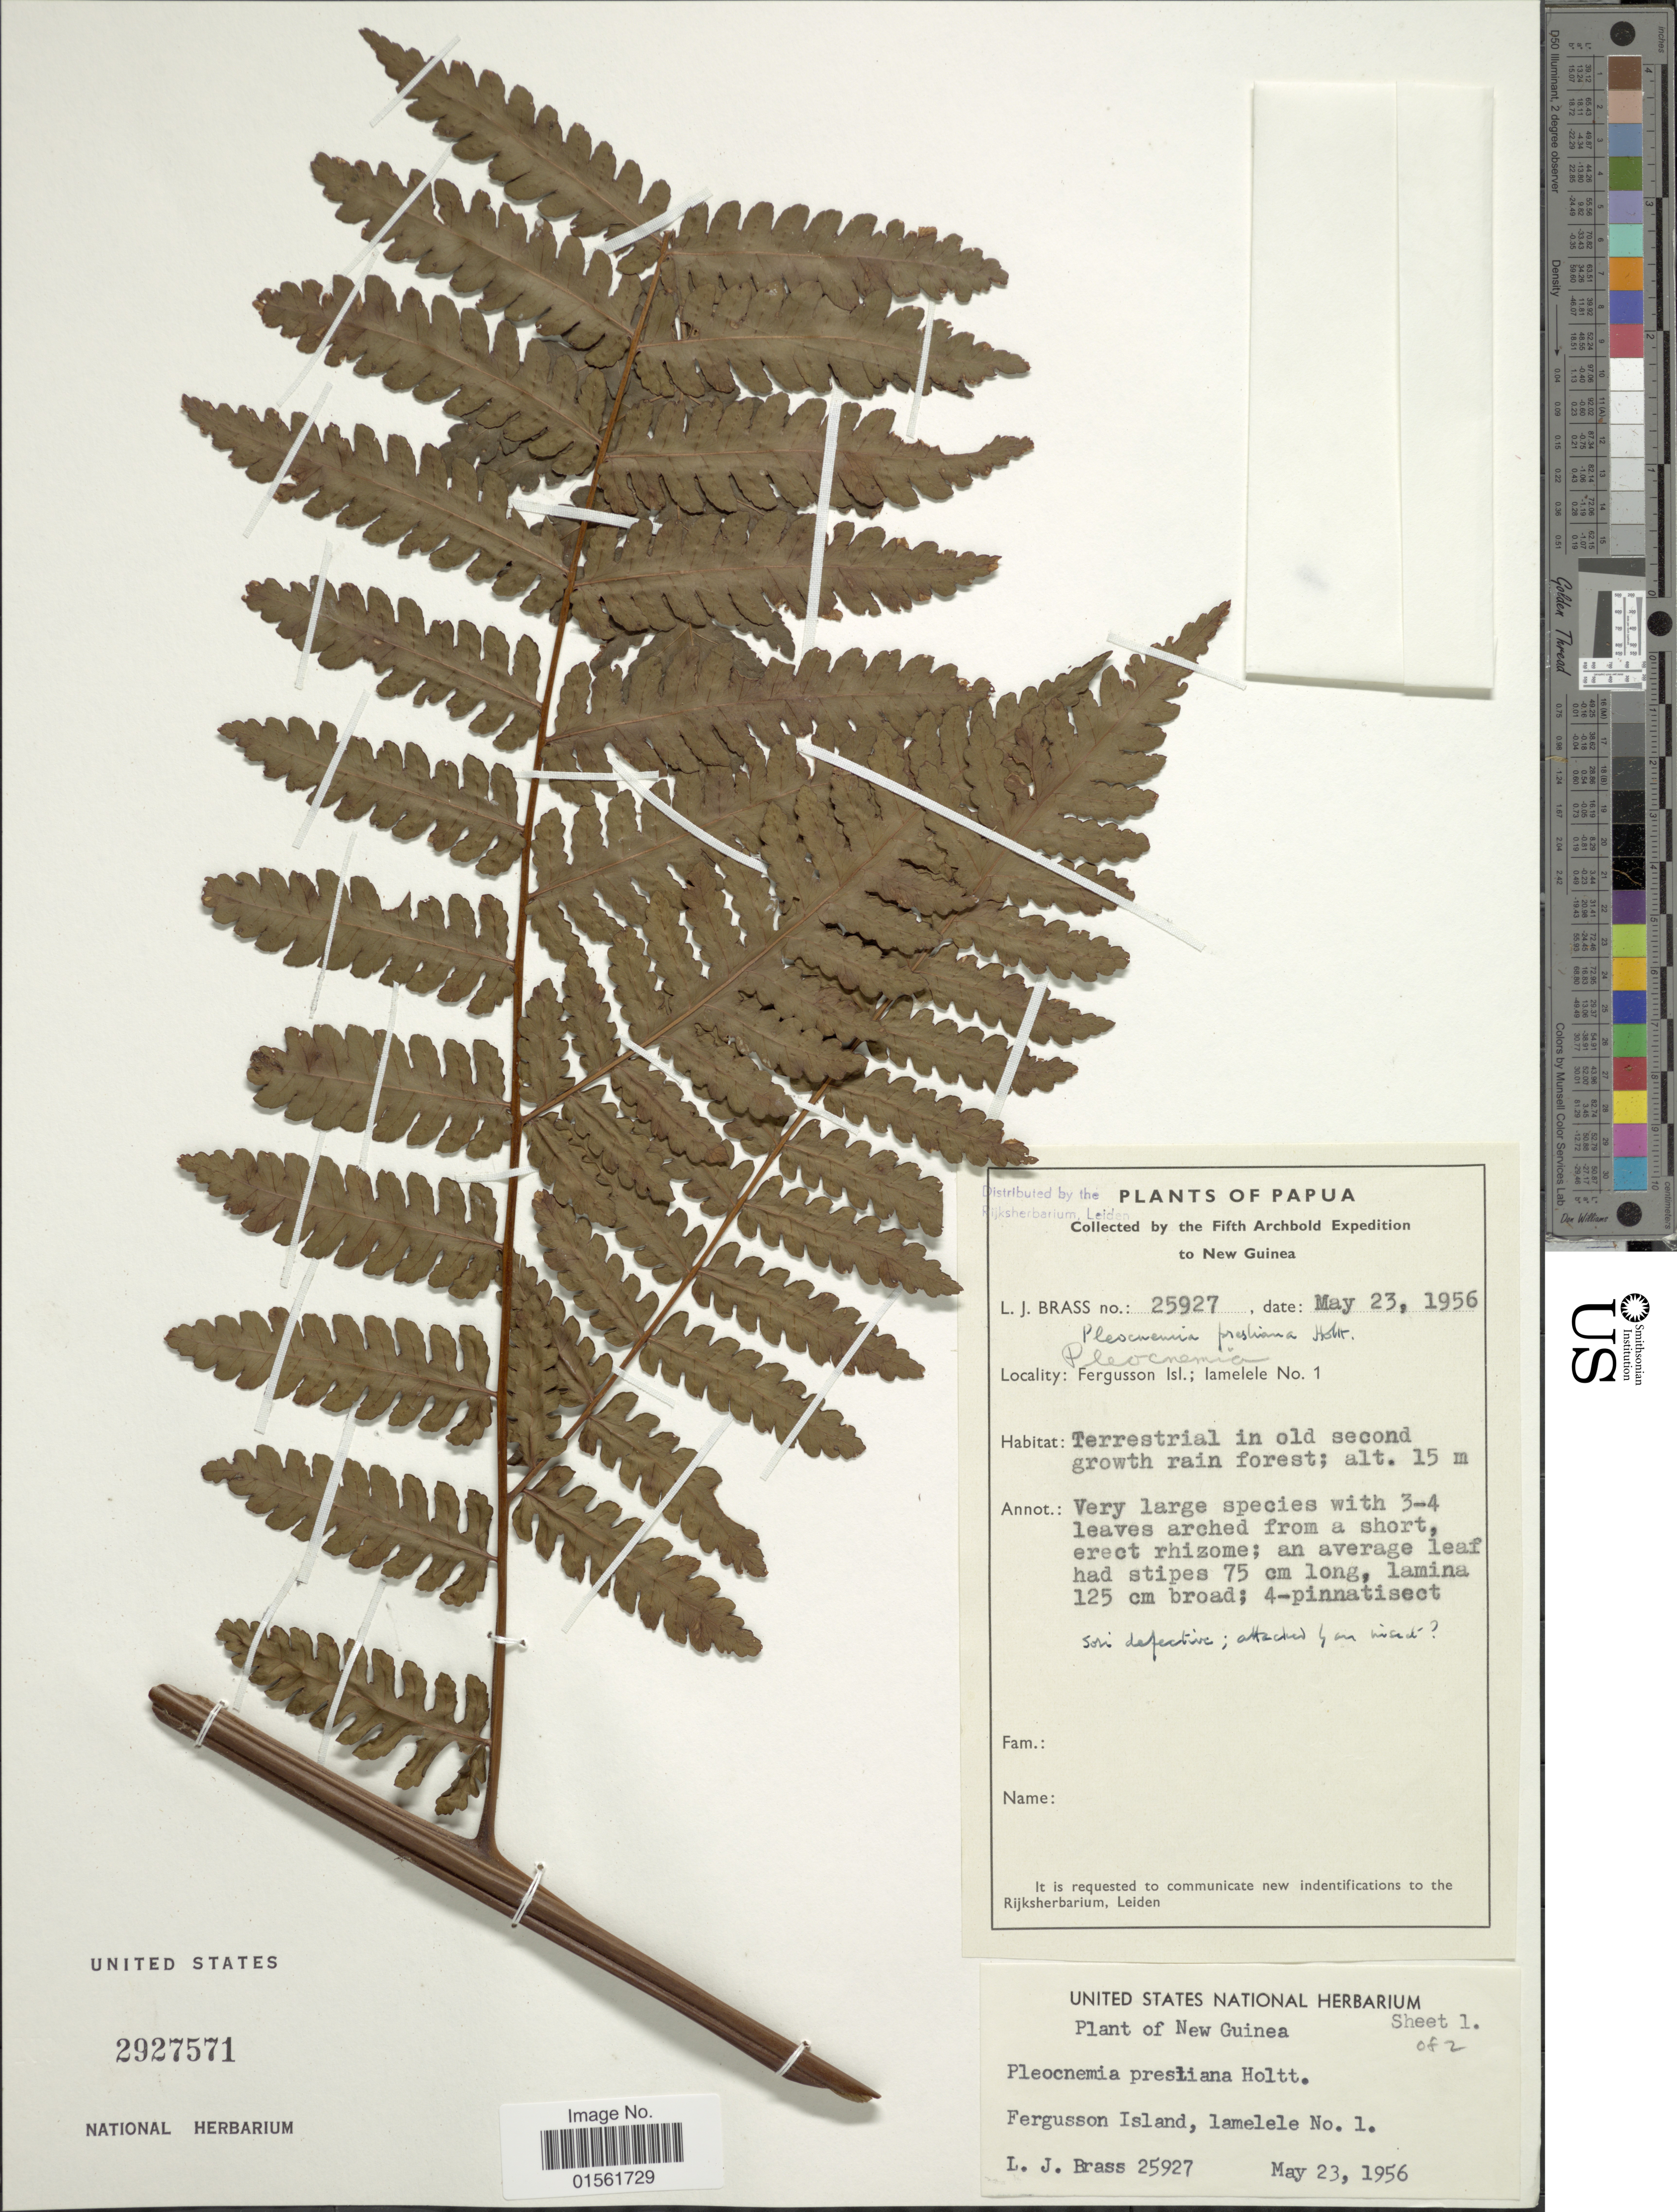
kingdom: Plantae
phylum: Tracheophyta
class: Polypodiopsida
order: Polypodiales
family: Dryopteridaceae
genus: Pleocnemia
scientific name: Pleocnemia presliana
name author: Holttum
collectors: L. J. Brass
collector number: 25927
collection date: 1956-05-23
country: Papua New Guinea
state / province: Milne Bay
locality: Papua. New Guinea. Fergusson Island, lamele No. 1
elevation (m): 15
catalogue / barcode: US 2927571